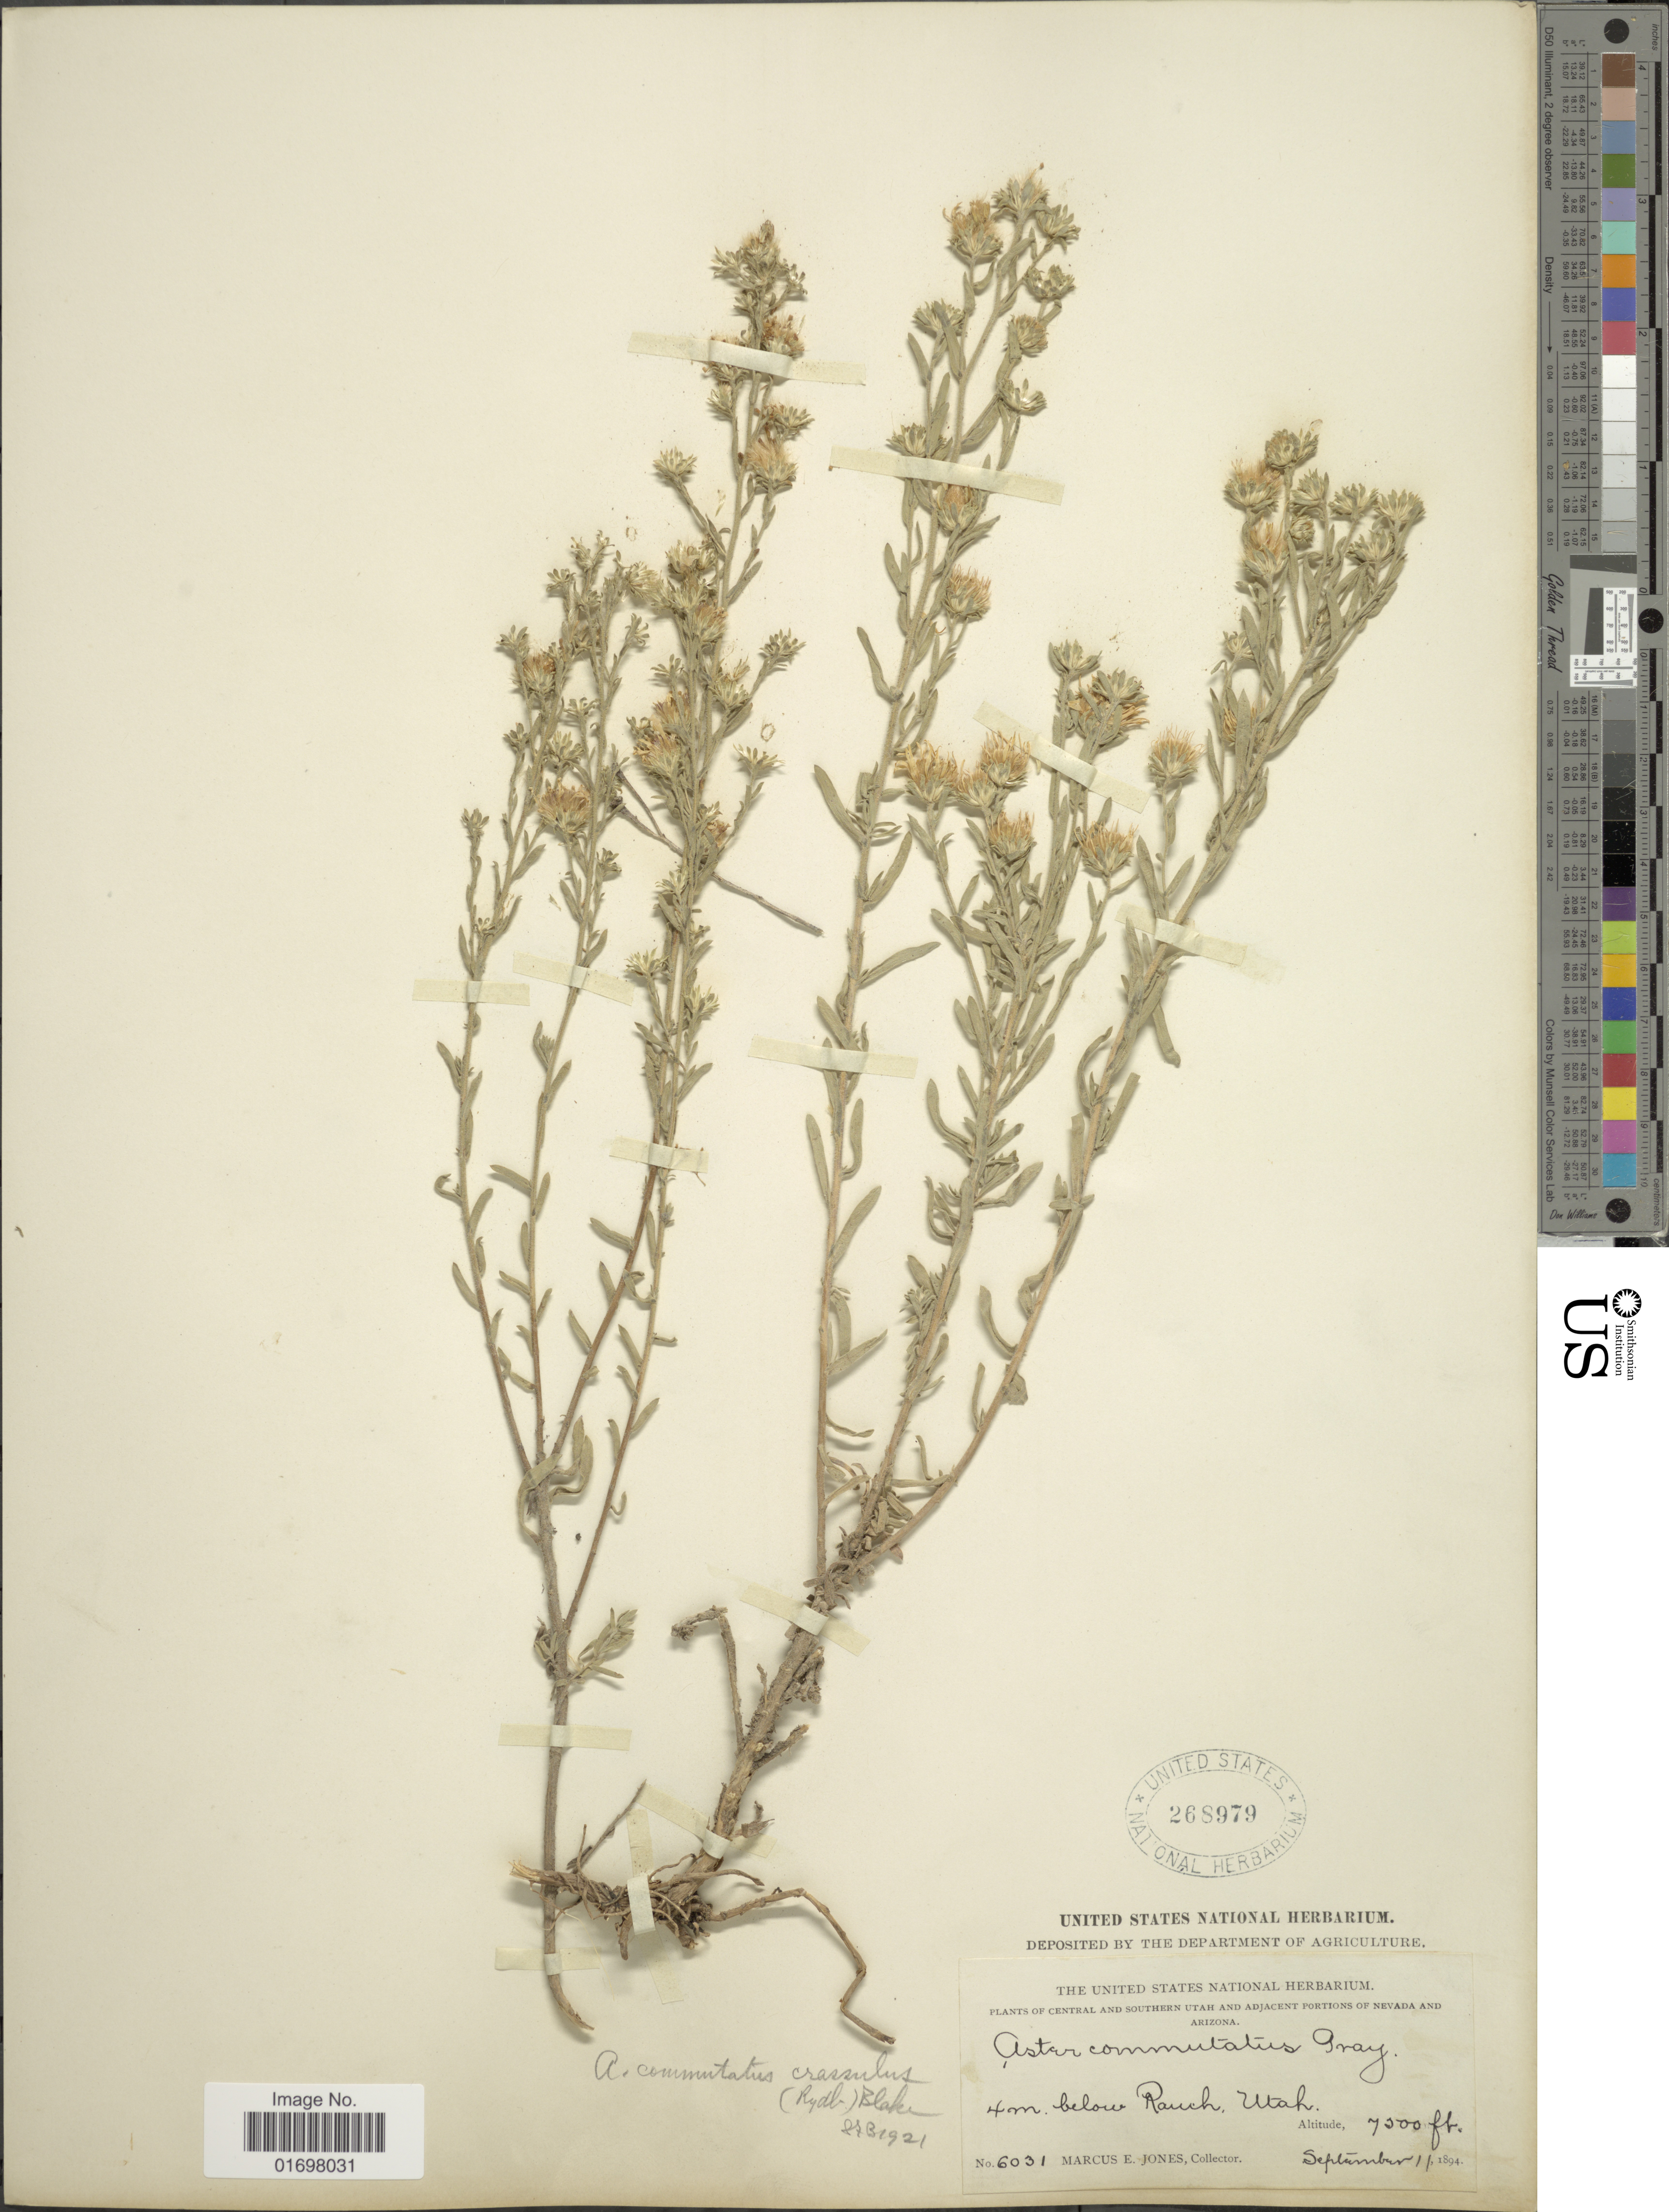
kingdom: Plantae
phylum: Tracheophyta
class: Magnoliopsida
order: Asterales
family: Asteraceae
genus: Symphyotrichum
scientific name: Symphyotrichum falcatum var. commutatum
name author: (Torr. & A. Gray) G.L. Nesom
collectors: M. E. Jones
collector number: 6031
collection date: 1894-09-11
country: United States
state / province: Utah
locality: Central and Southern Utah and Adjacent portion of Nevada and Arizona. Ranch, Utah.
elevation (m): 2286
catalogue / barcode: US 268979